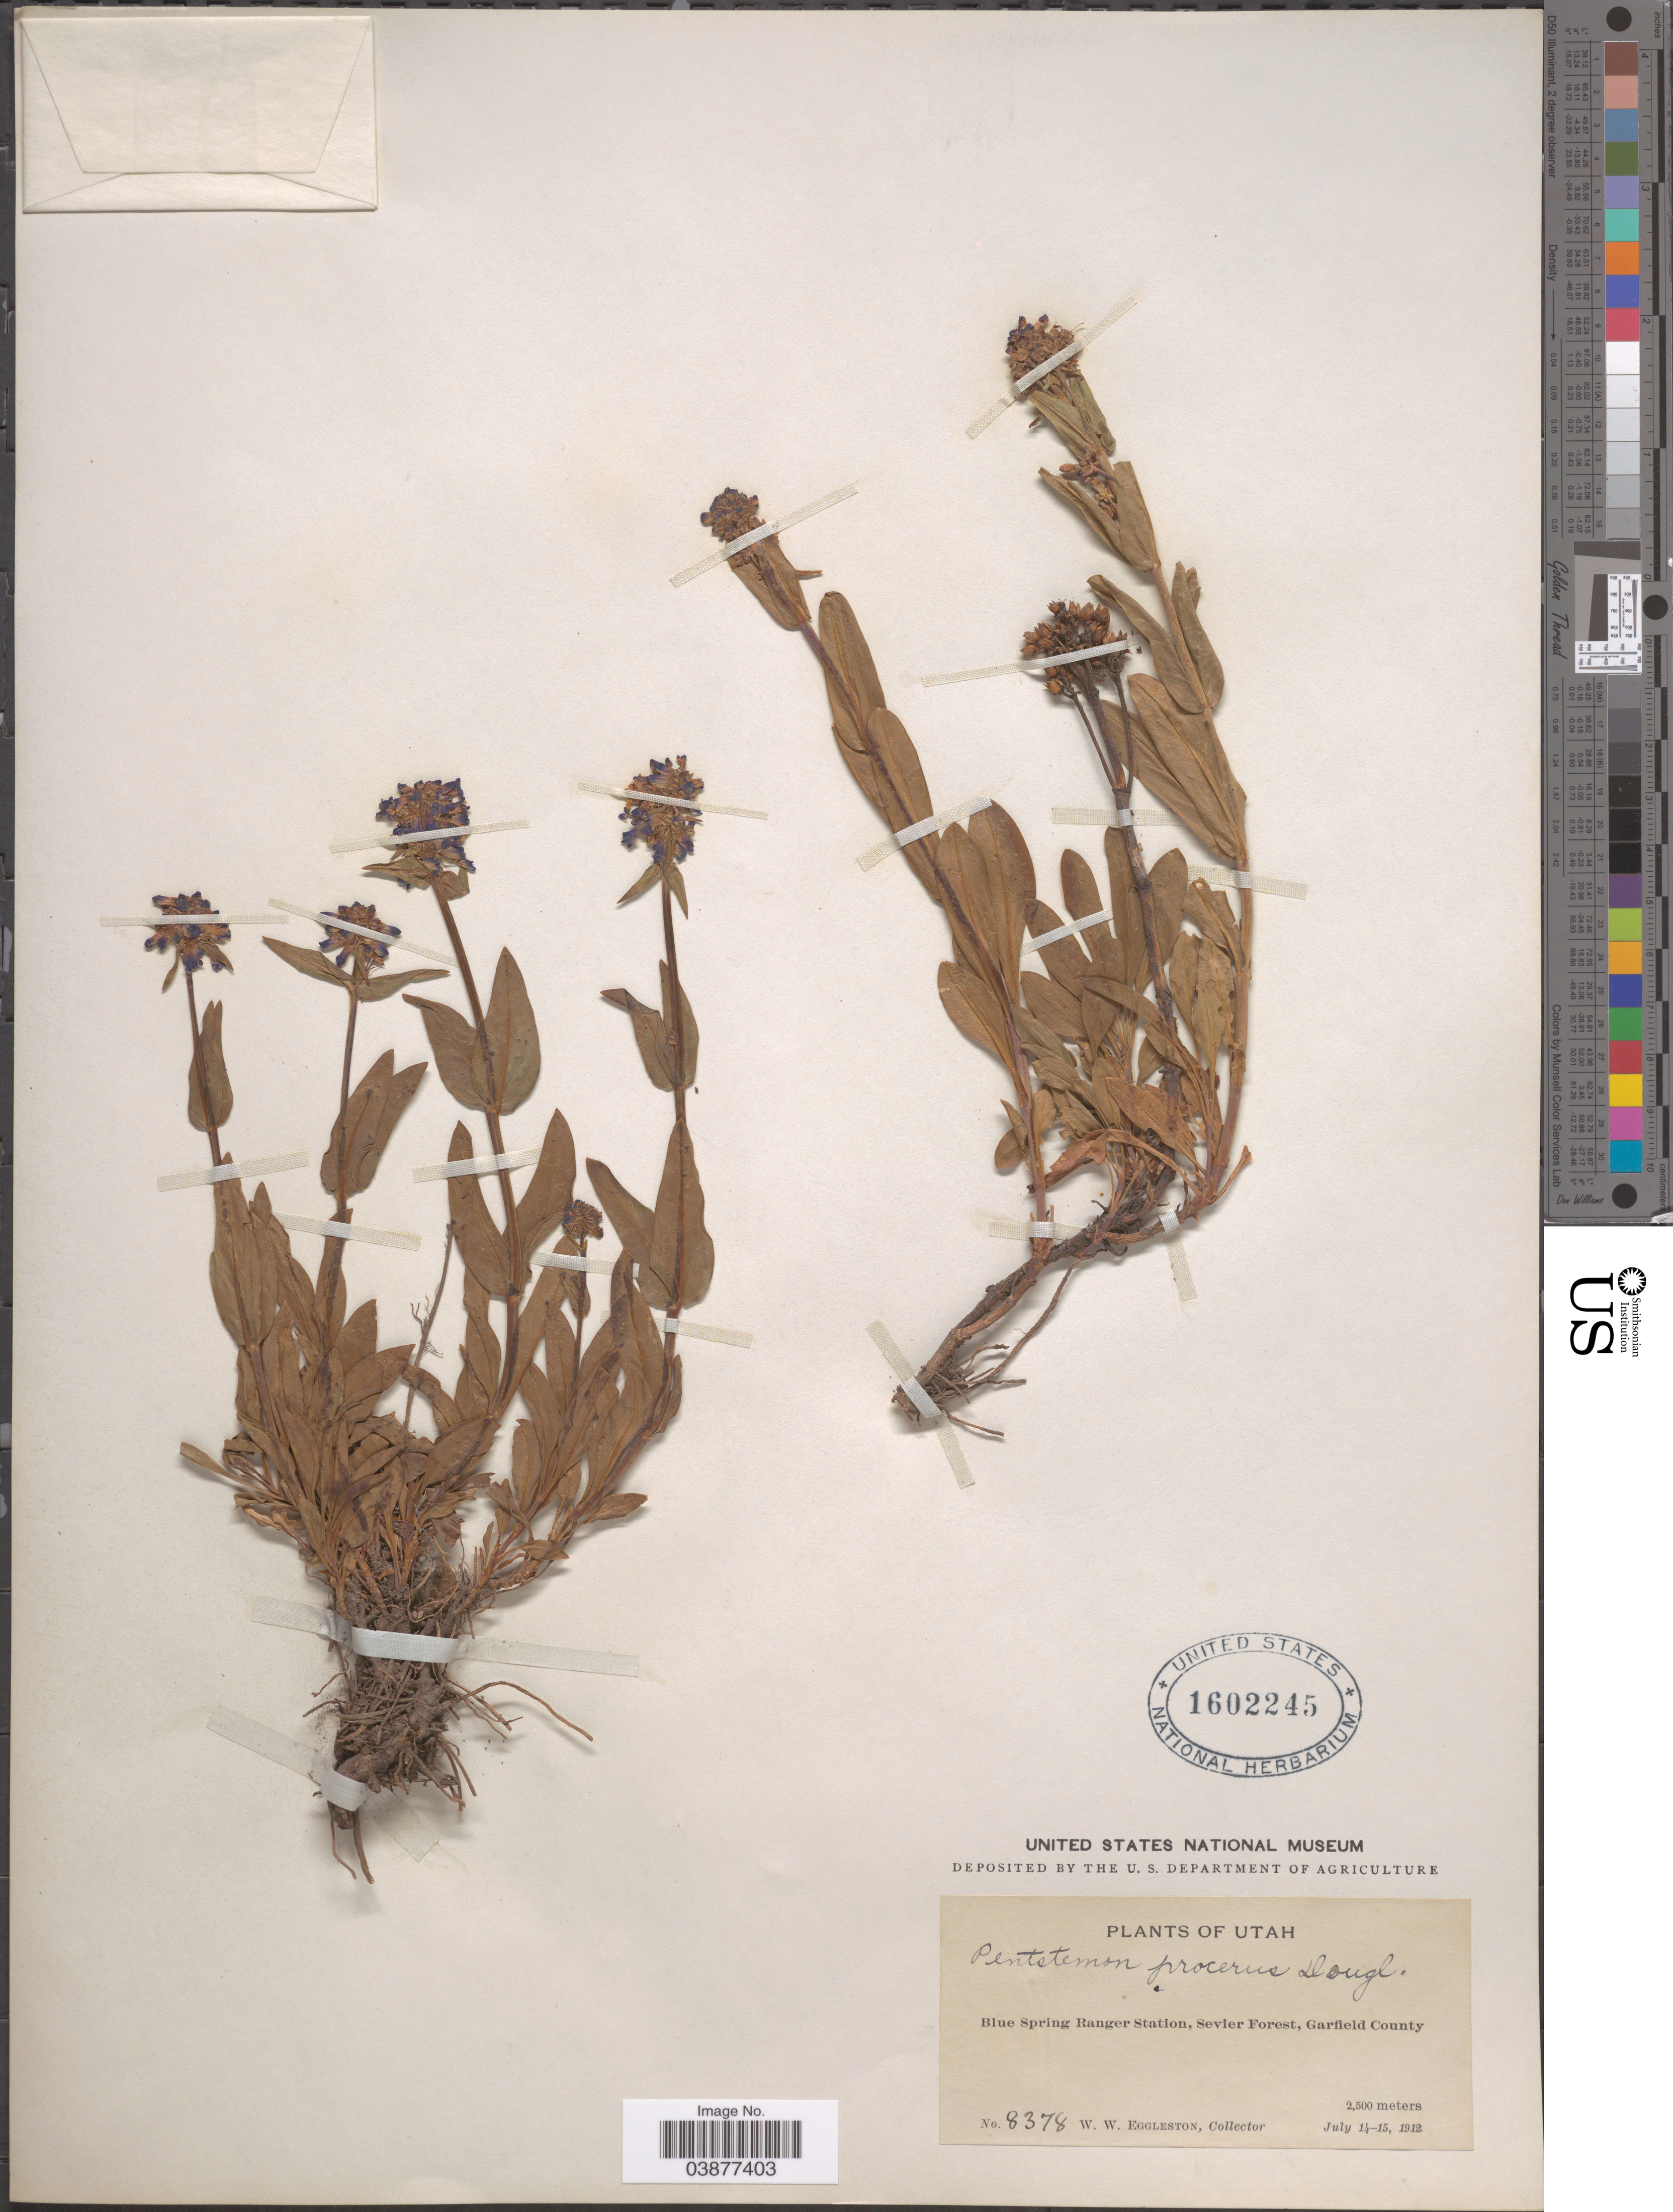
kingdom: Plantae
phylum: Tracheophyta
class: Magnoliopsida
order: Lamiales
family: Plantaginaceae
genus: Penstemon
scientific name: Penstemon procerus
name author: Douglas ex Graham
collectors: W. W. Eggleston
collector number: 8378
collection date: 1912-07-14/1912-07-15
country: United States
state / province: Utah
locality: Blue Spring Ranger Station, Sevier Forest, Garfield County.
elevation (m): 2500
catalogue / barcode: US 1602245